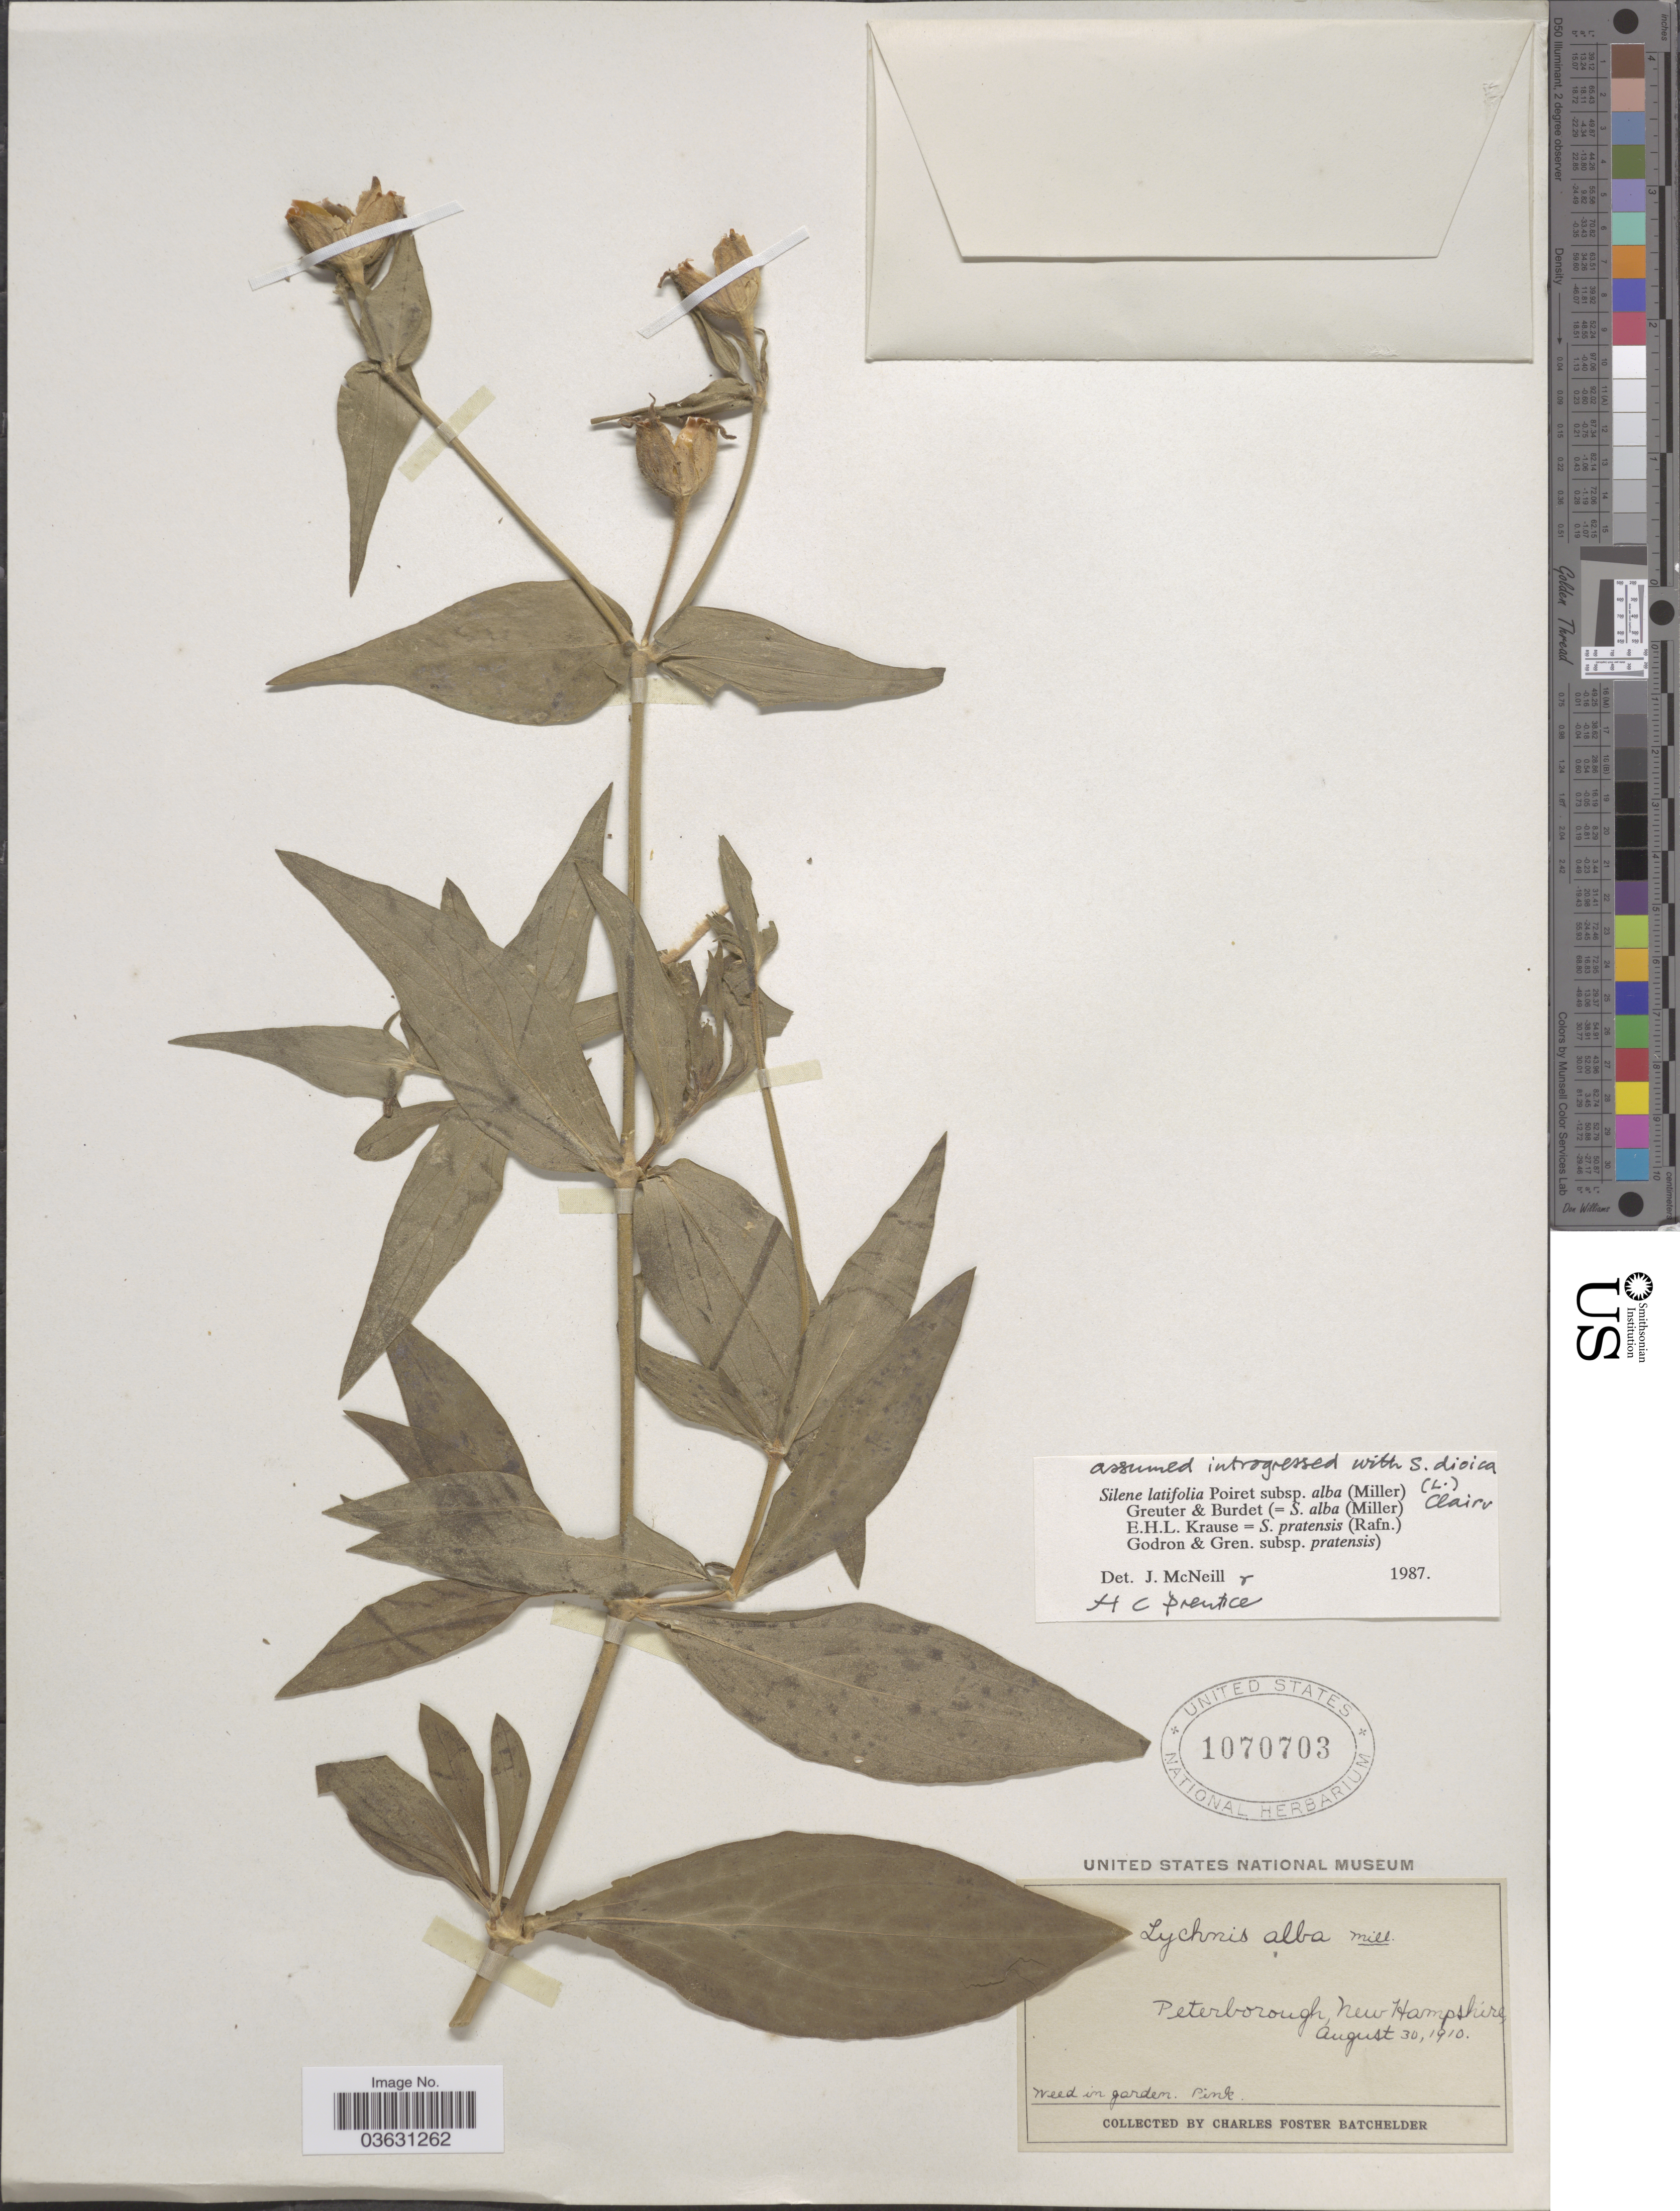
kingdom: Plantae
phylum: Tracheophyta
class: Magnoliopsida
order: Caryophyllales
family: Caryophyllaceae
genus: Silene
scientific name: Silene latifolia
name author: Poir.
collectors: C. Batchelder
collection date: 1910-08-30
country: United States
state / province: New Hampshire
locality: Peterborough.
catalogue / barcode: US 1070703